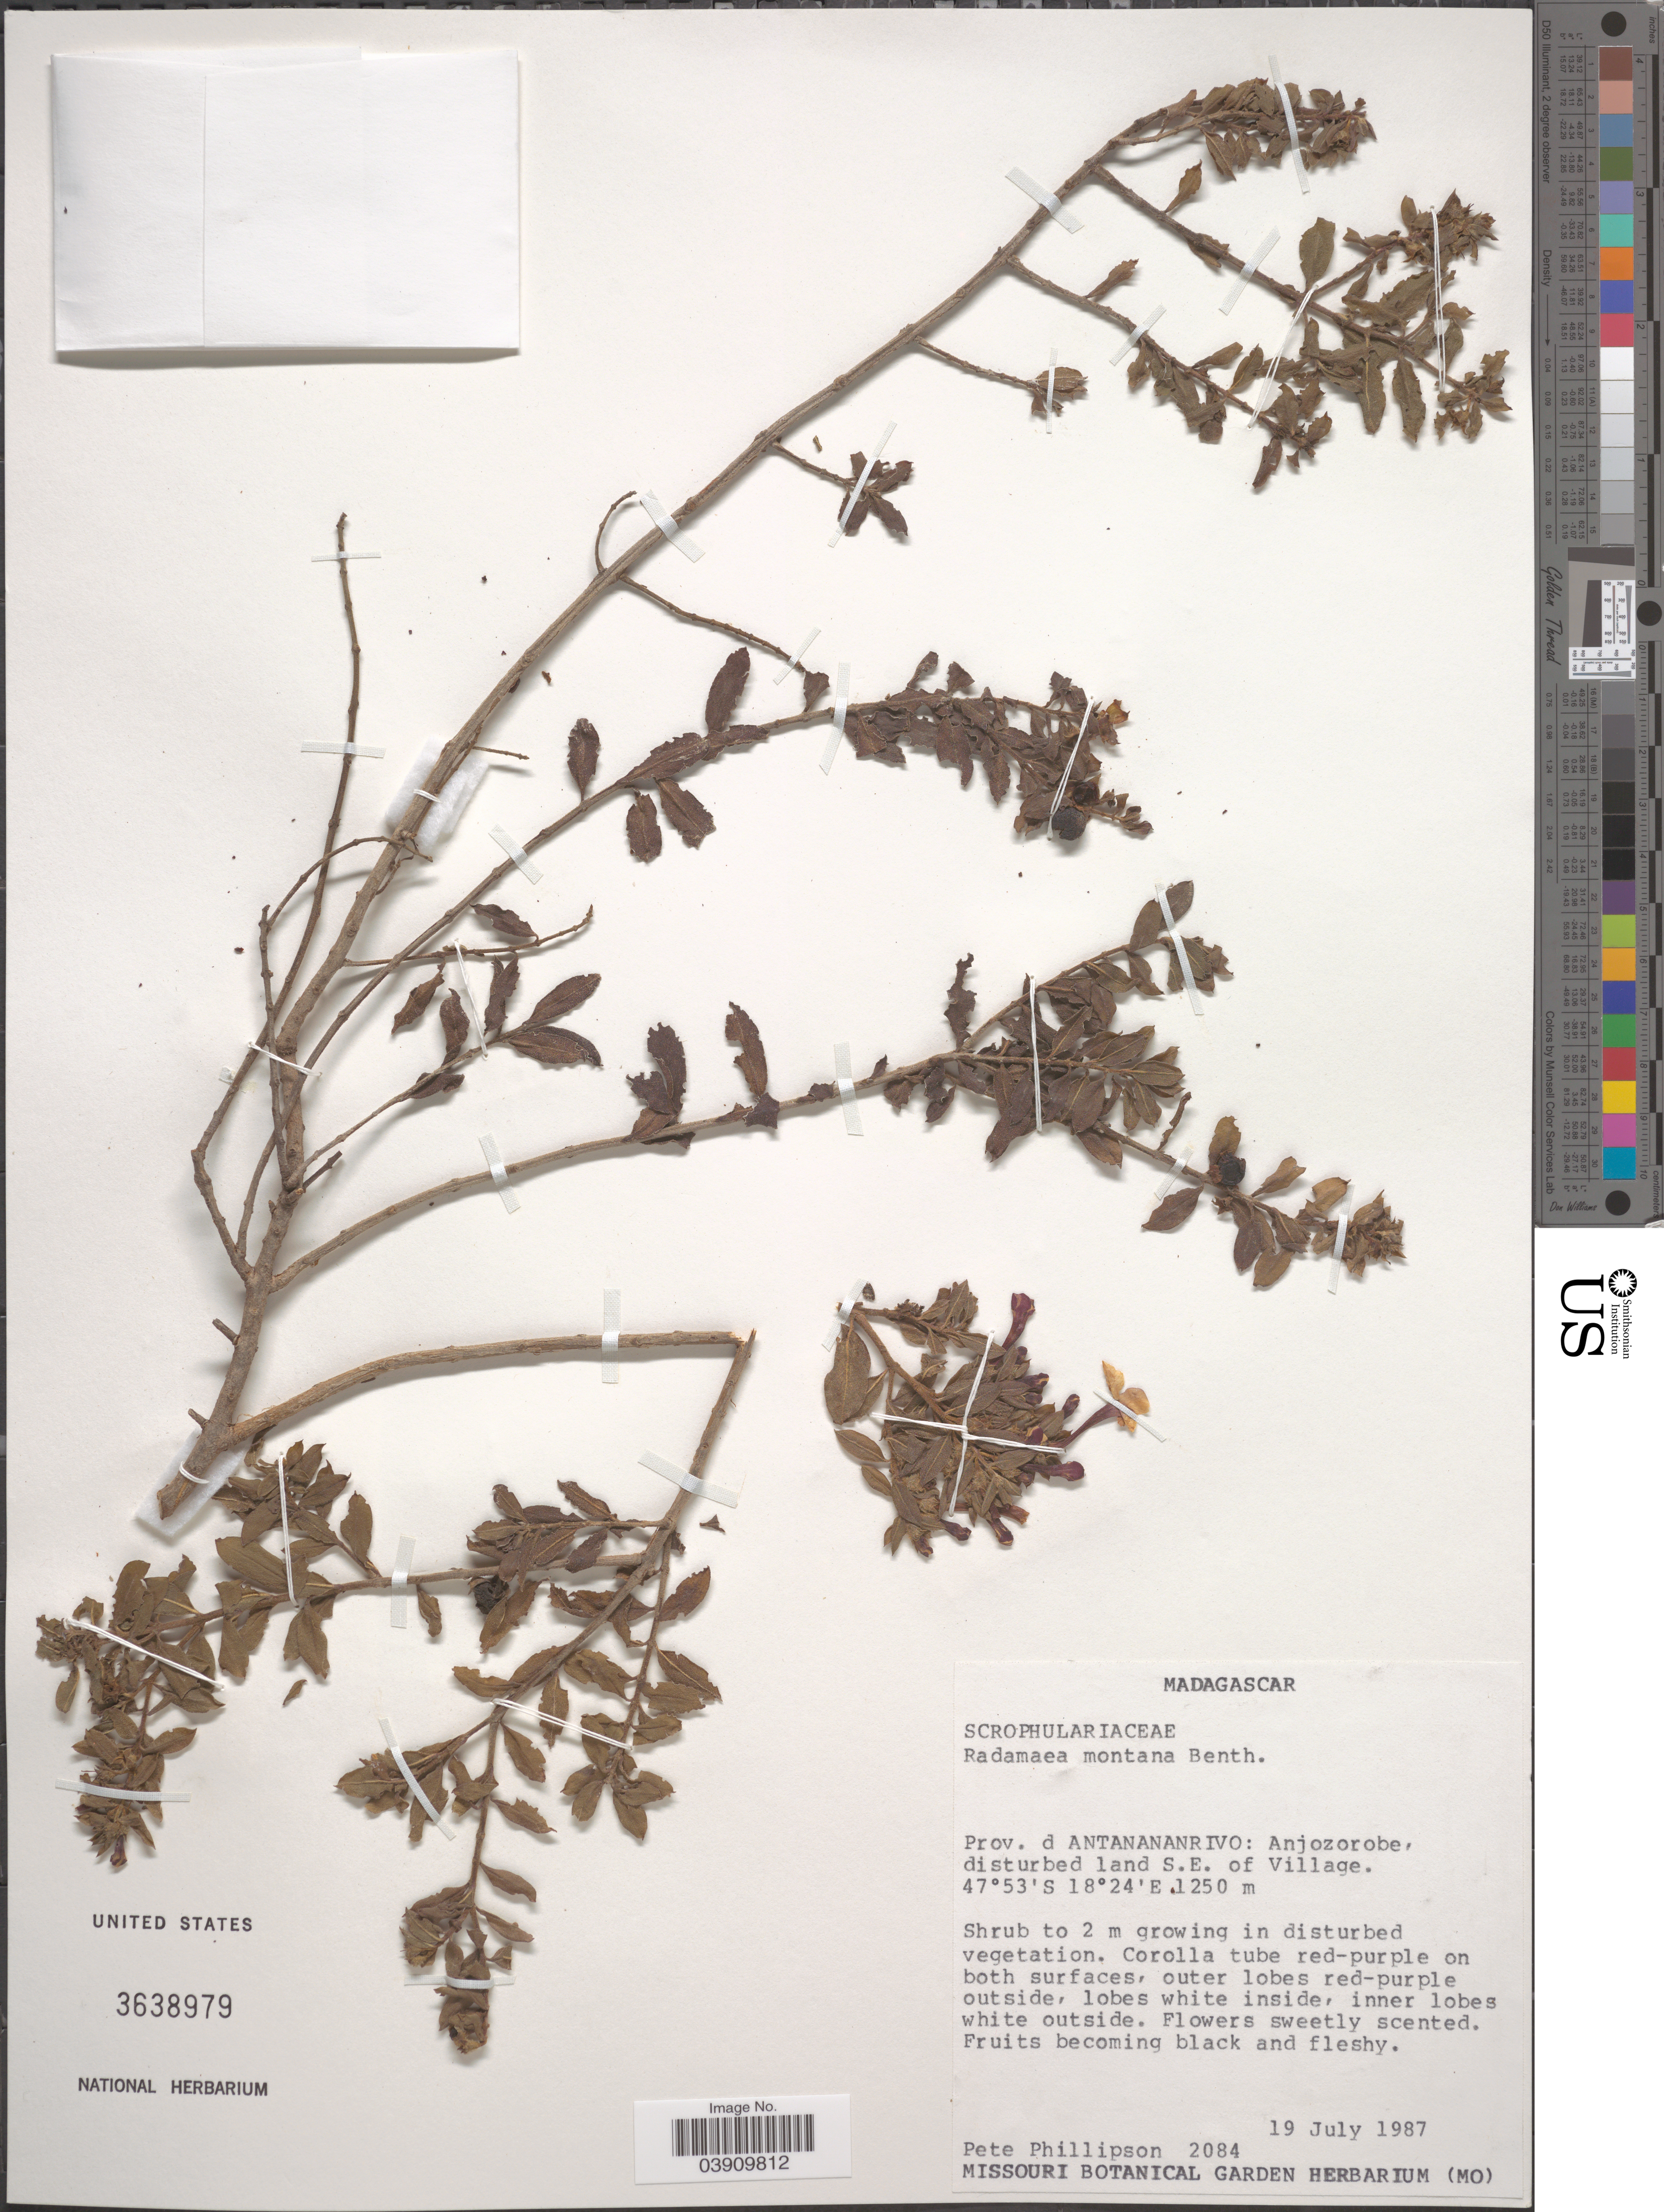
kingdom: Plantae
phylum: Tracheophyta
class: Magnoliopsida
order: Lamiales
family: Orobanchaceae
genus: Radamaea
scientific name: Radamaea montana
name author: Benth.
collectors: P. B. Phillipson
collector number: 2084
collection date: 1987-07-19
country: Madagascar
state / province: Analamanga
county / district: Anjozorobe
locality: Anjozorobe, disturbed land S.E. of Village.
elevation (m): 1250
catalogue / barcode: US 3638979